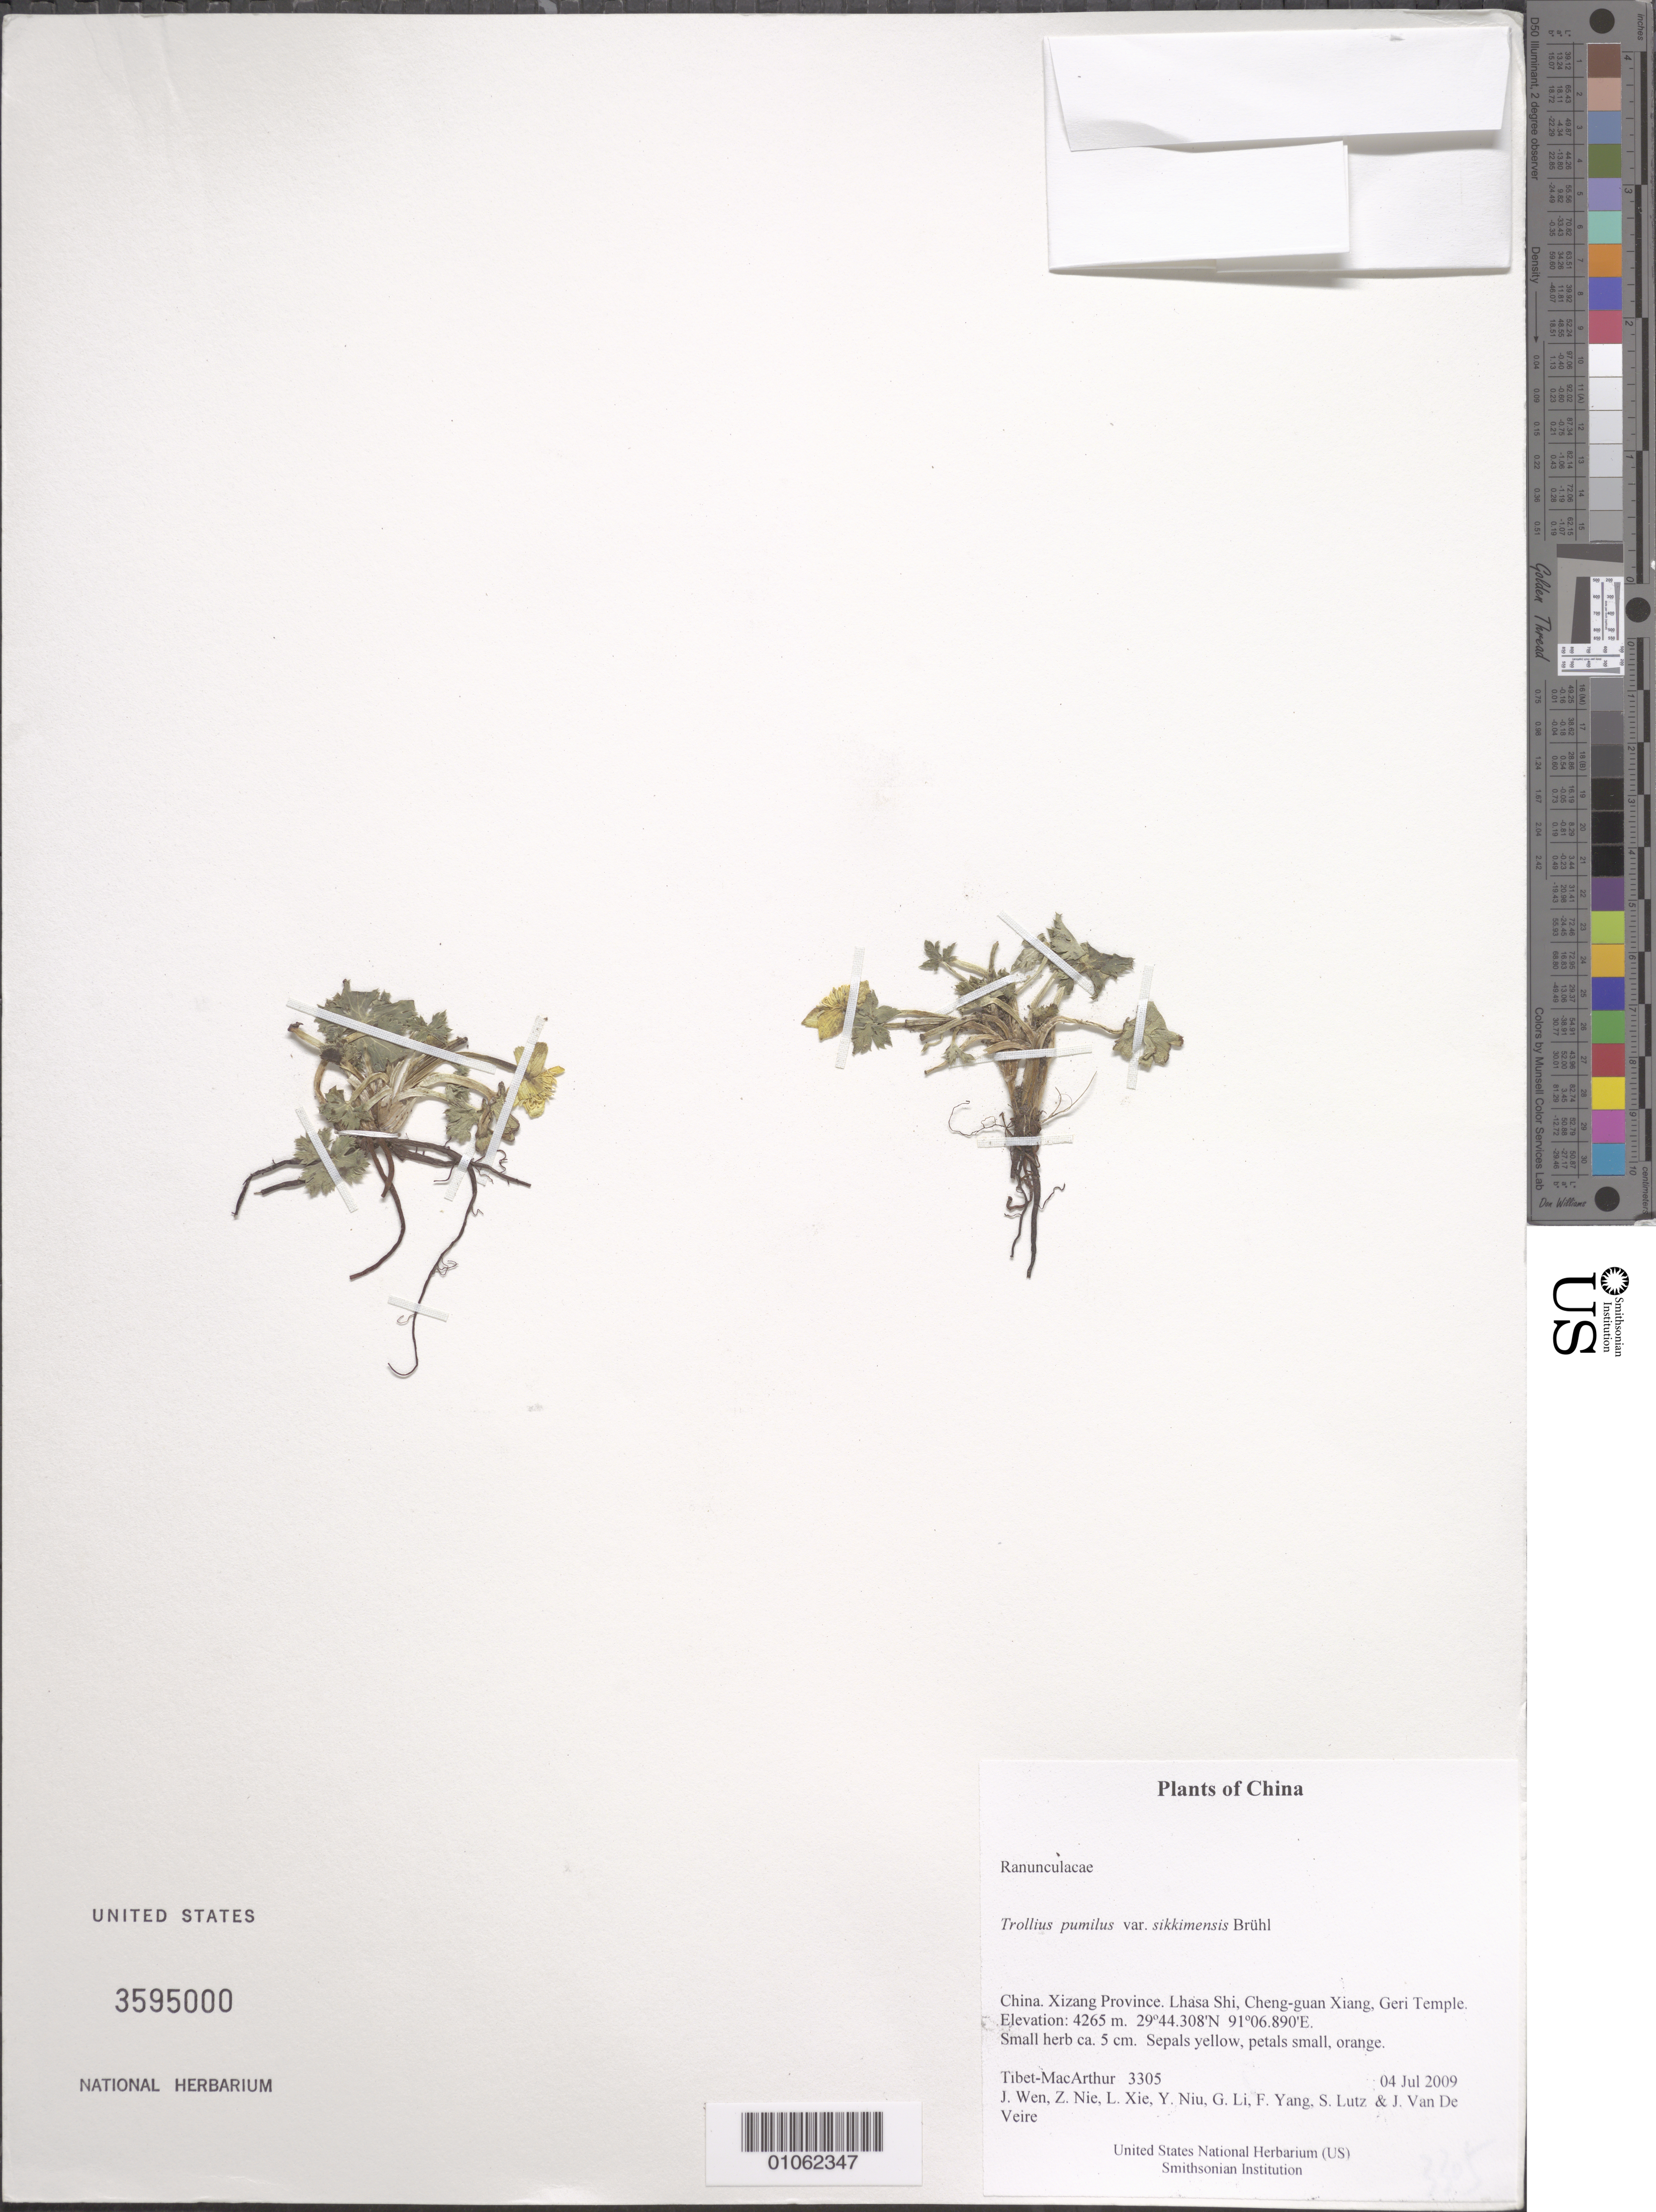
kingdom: Plantae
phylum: Tracheophyta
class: Magnoliopsida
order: Ranunculales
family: Ranunculaceae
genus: Trollius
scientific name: Trollius pumilus var. sikkimensis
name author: Brühl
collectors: Tibet-MacArthur, J. Wen, Z. Nie, L. Xie, Y. Niu, G. Li, F. Yang, S. Lutz & J. Van De Veire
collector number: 3305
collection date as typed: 04 Jul 2009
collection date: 2009-07-04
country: China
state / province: Xizang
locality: Lhasa Shi, Cheng-guan Xiang, Geri Temple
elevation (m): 4265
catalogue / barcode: US 3595000